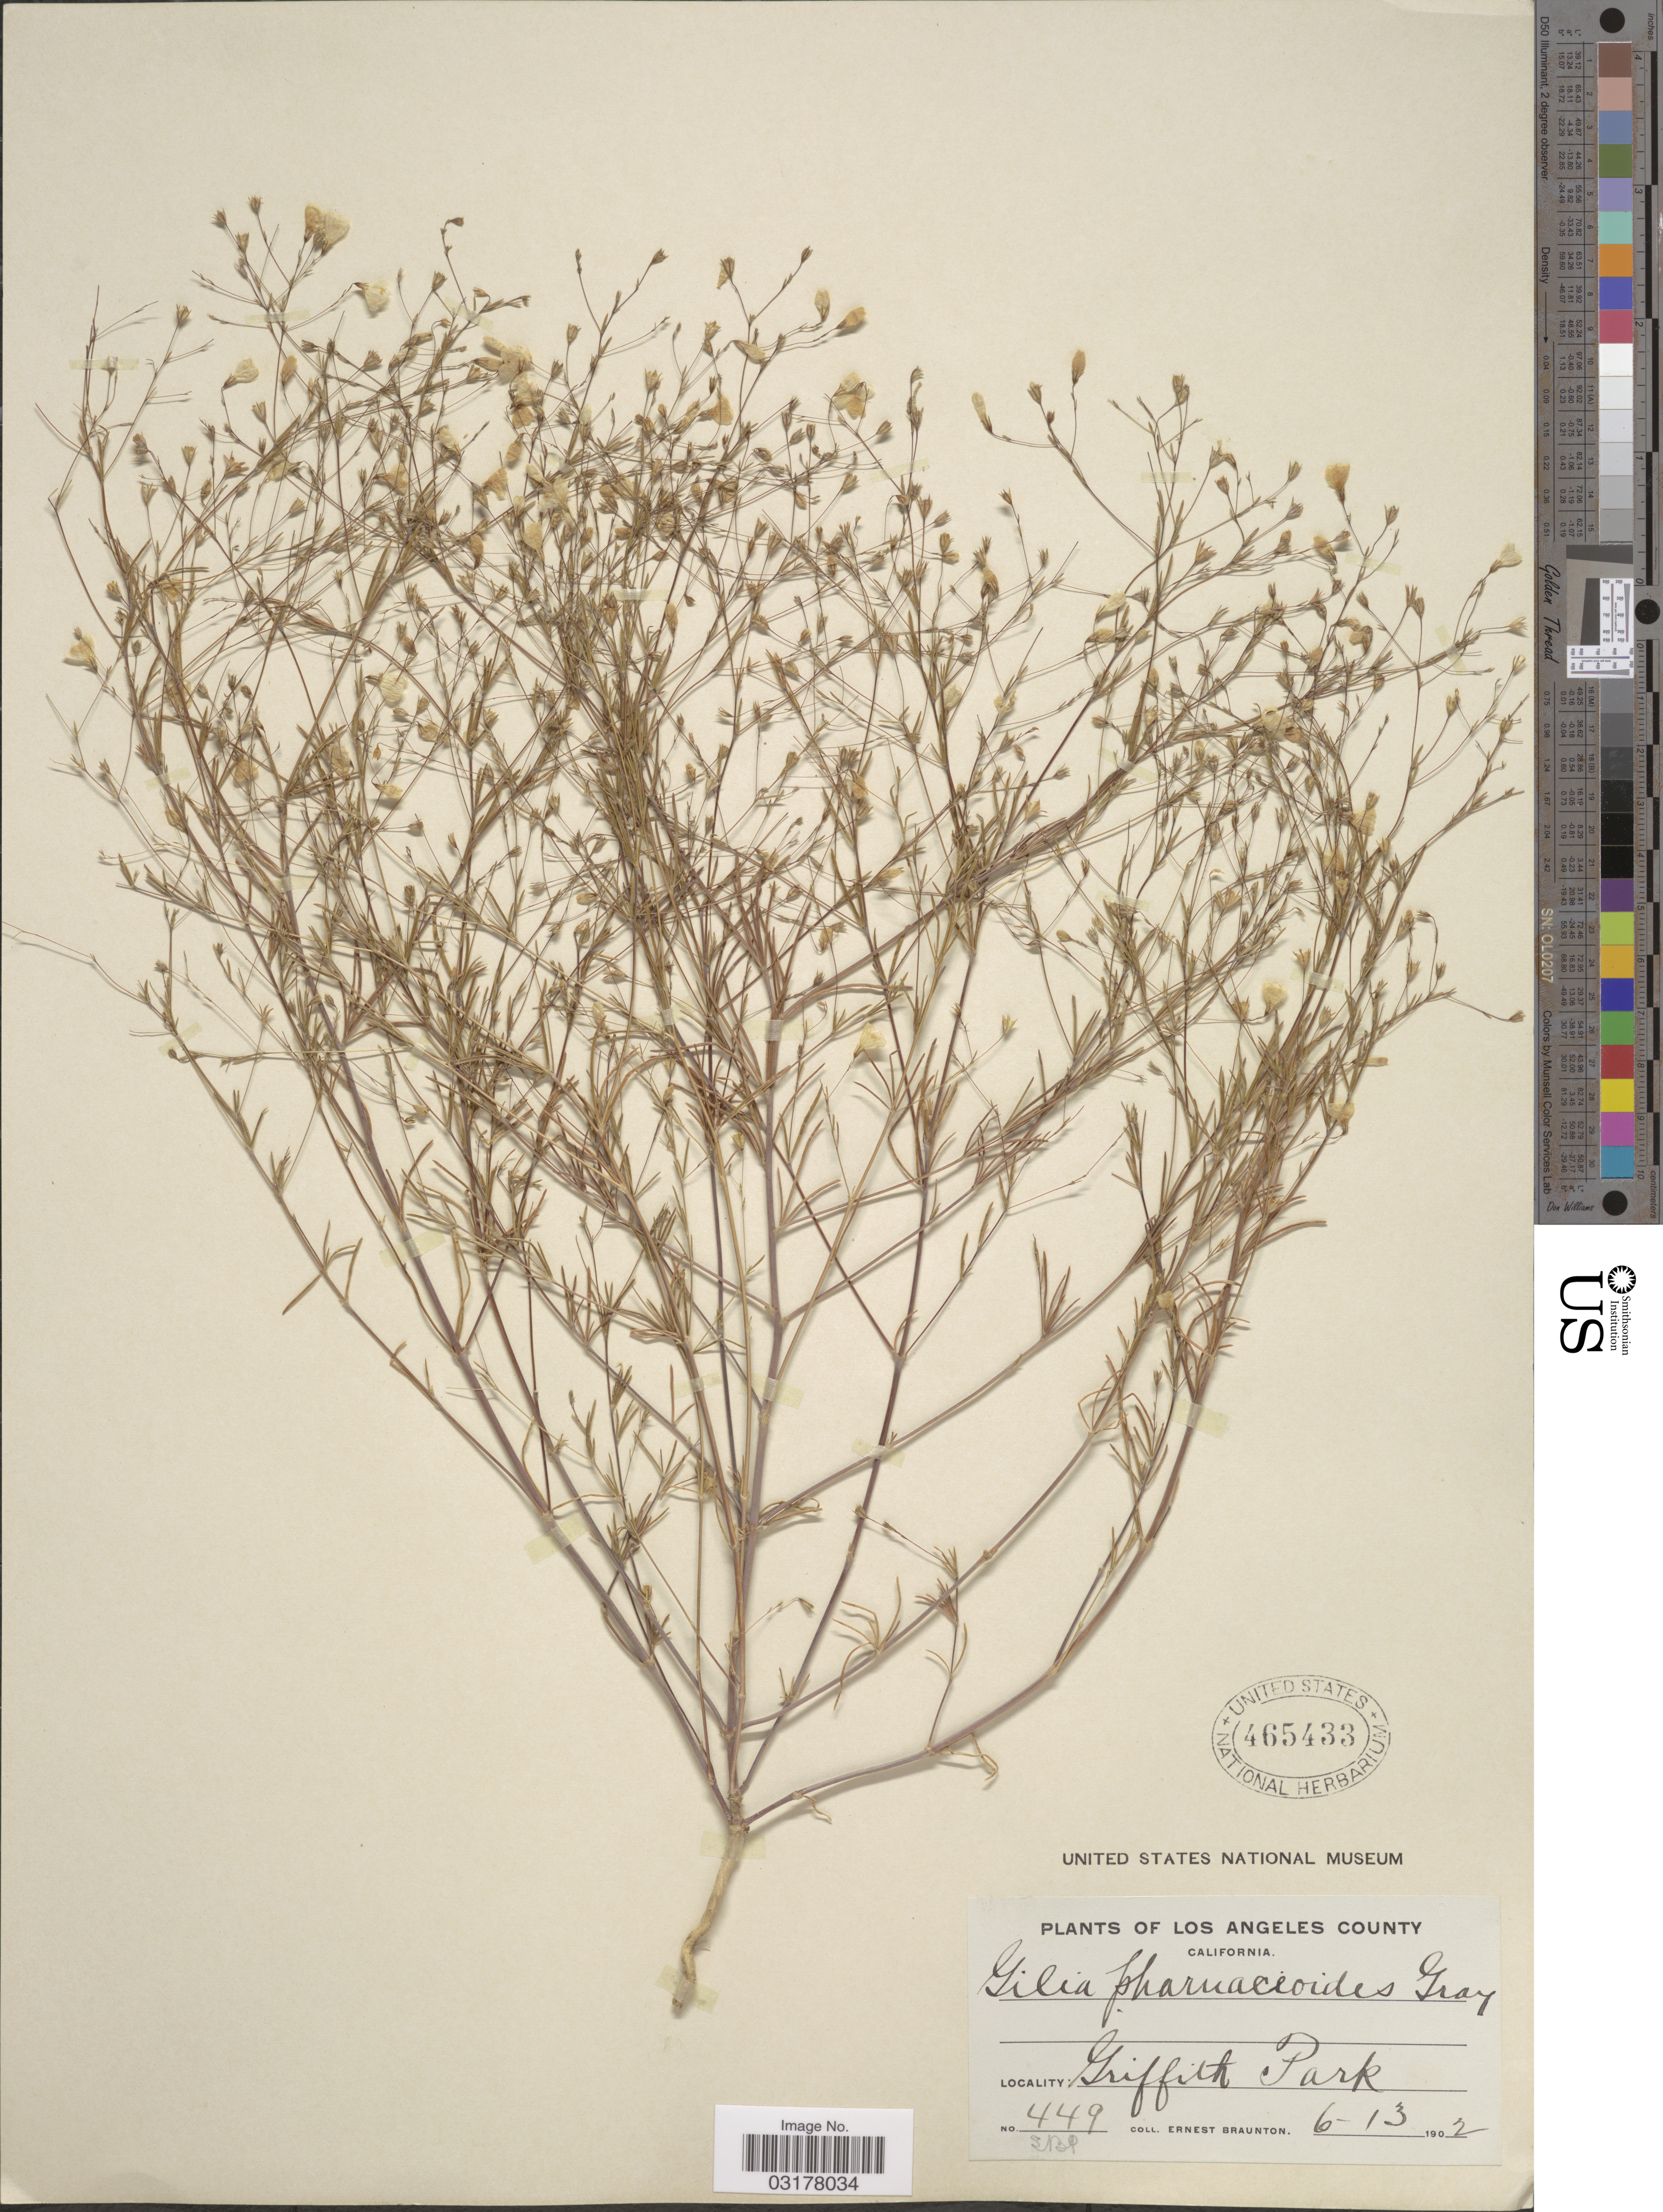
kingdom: Plantae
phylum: Tracheophyta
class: Magnoliopsida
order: Ericales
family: Polemoniaceae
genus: Leptosiphon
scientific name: Leptosiphon liniflorus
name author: (Benth.) J.M. Porter & L.A. Johnson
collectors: E. Braunton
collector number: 449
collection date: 1902-06-13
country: United States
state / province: California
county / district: Los Angeles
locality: Los Angeles County, Griffith Park.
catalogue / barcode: US 465433